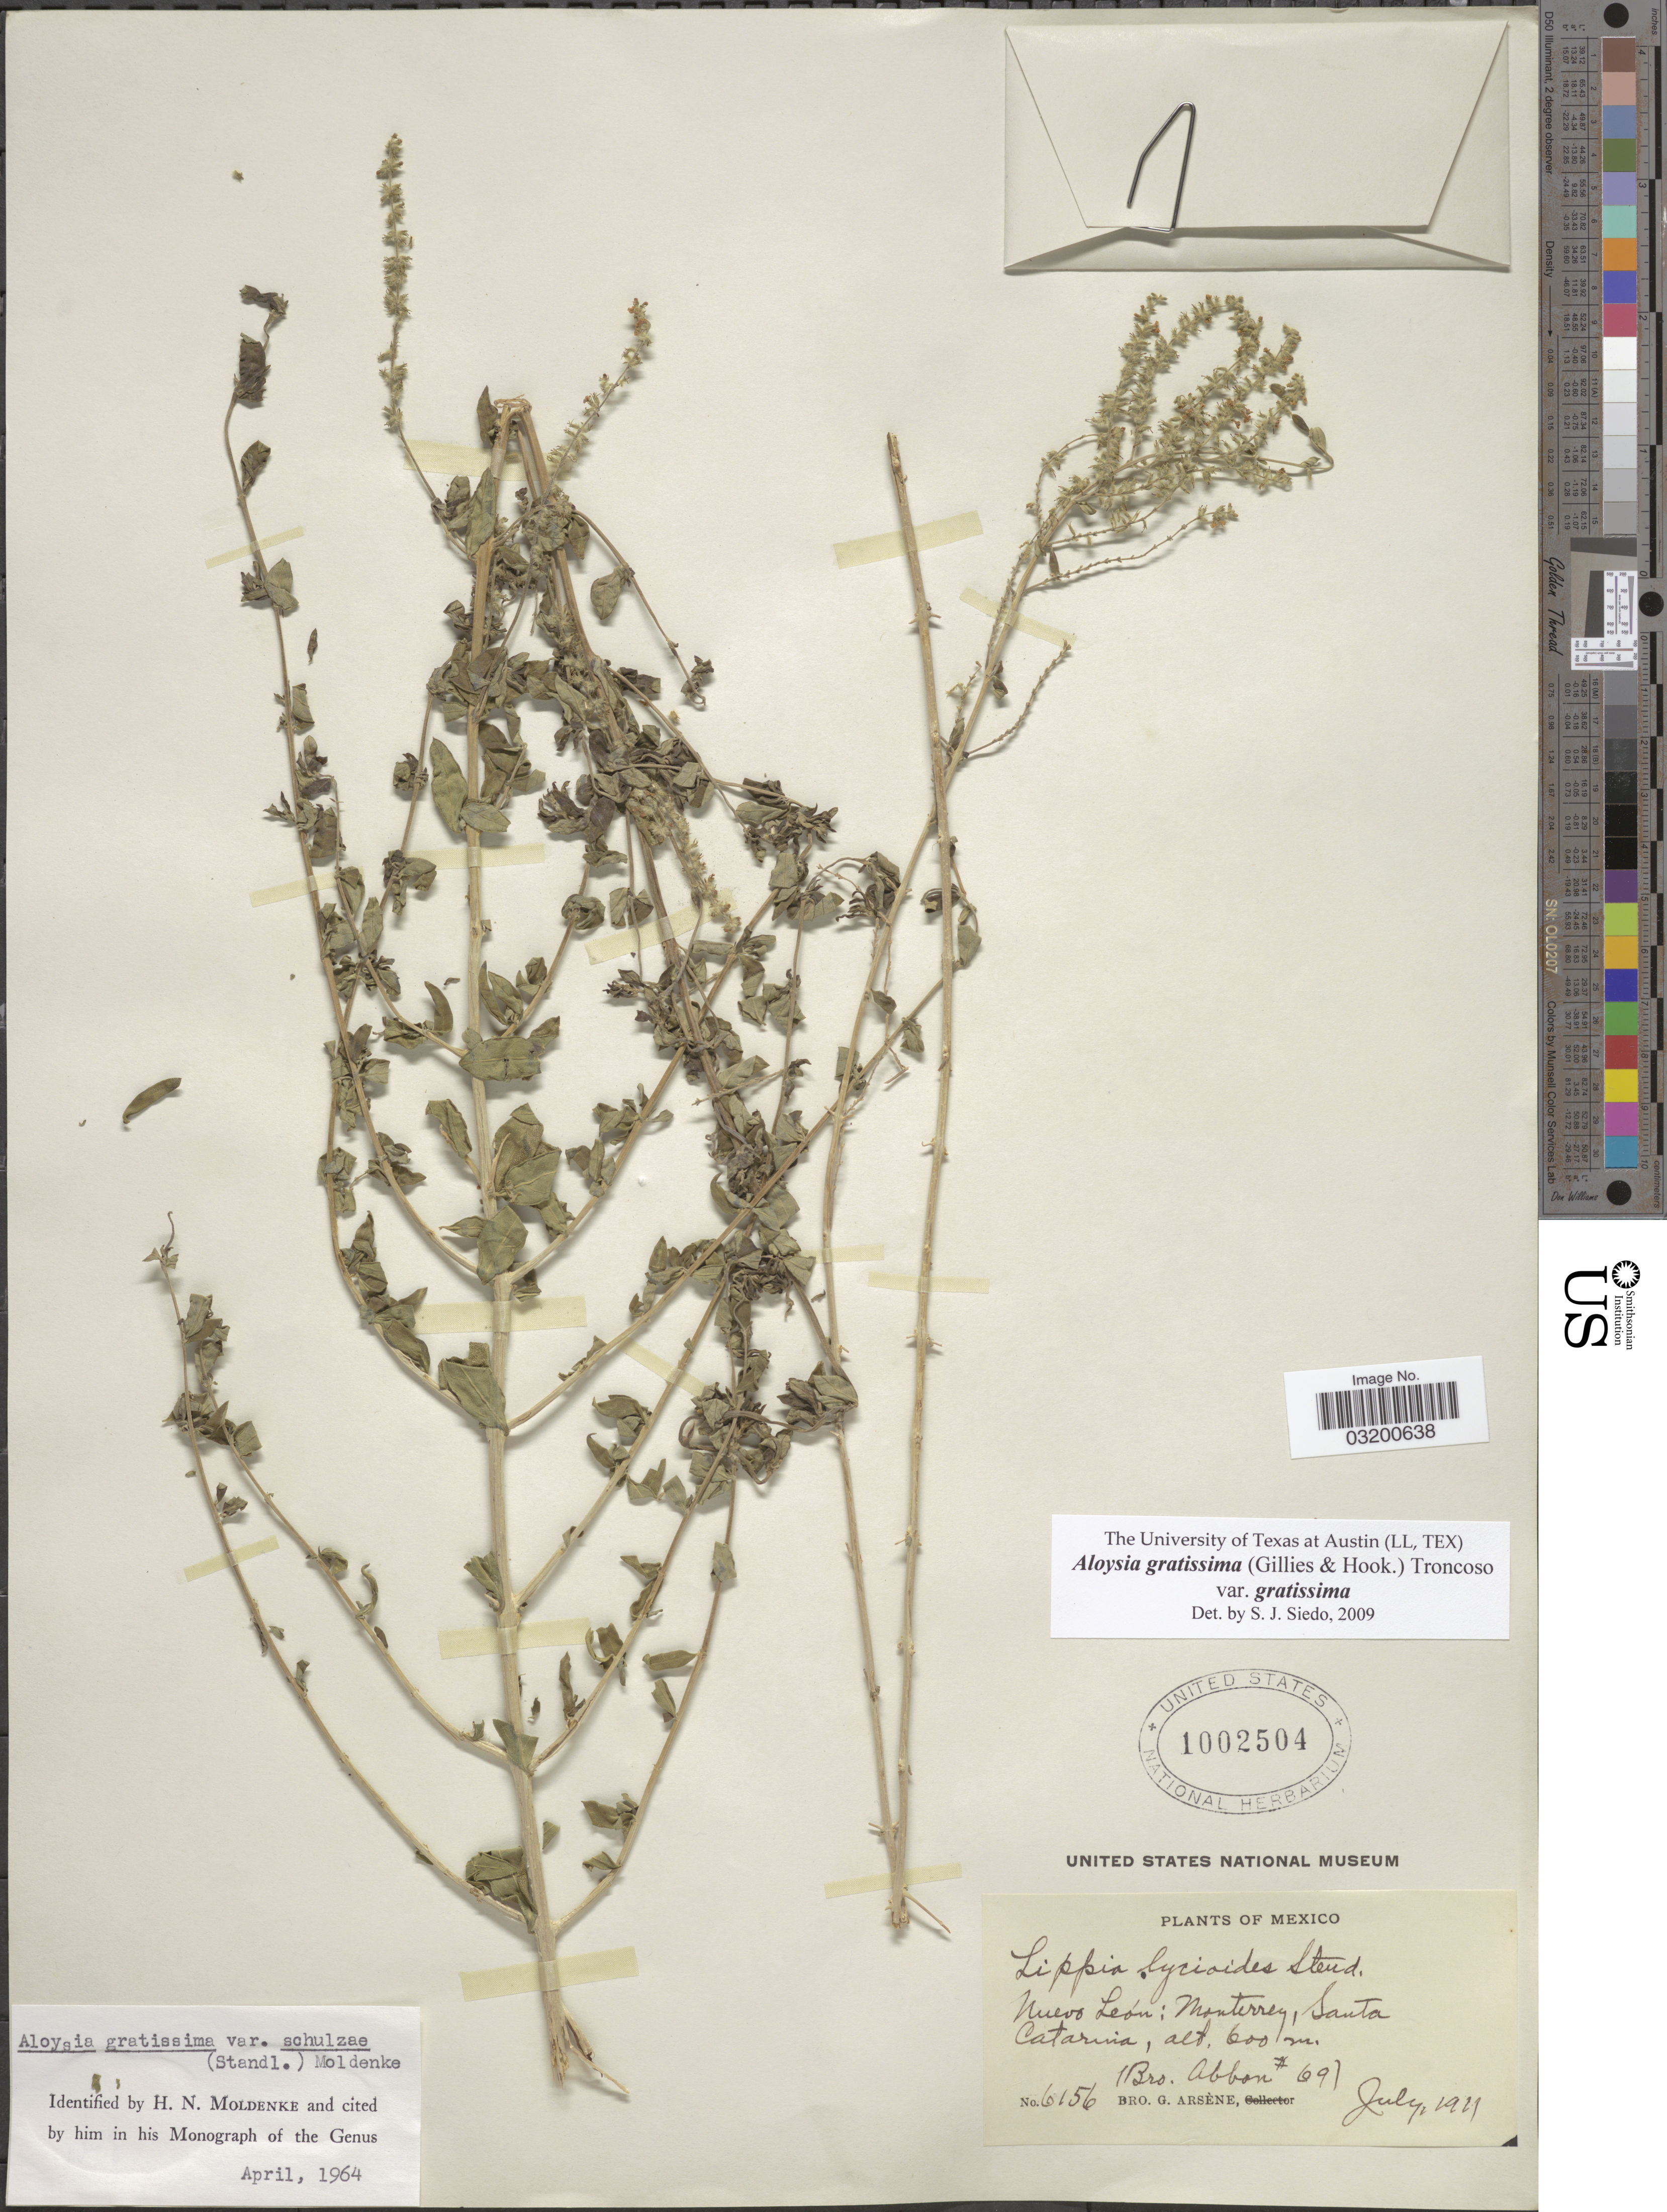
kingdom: Plantae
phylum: Tracheophyta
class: Magnoliopsida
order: Lamiales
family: Verbenaceae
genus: Aloysia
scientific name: Aloysia gratissima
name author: (Gillies & Hook.) Tronc.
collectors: Bro. G. Arsène & Bro. Abbon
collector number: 6156/69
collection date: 1921-07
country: Mexico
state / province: Nuevo León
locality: Monterrey, Santa Catarina.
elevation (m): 600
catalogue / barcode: US 1002504